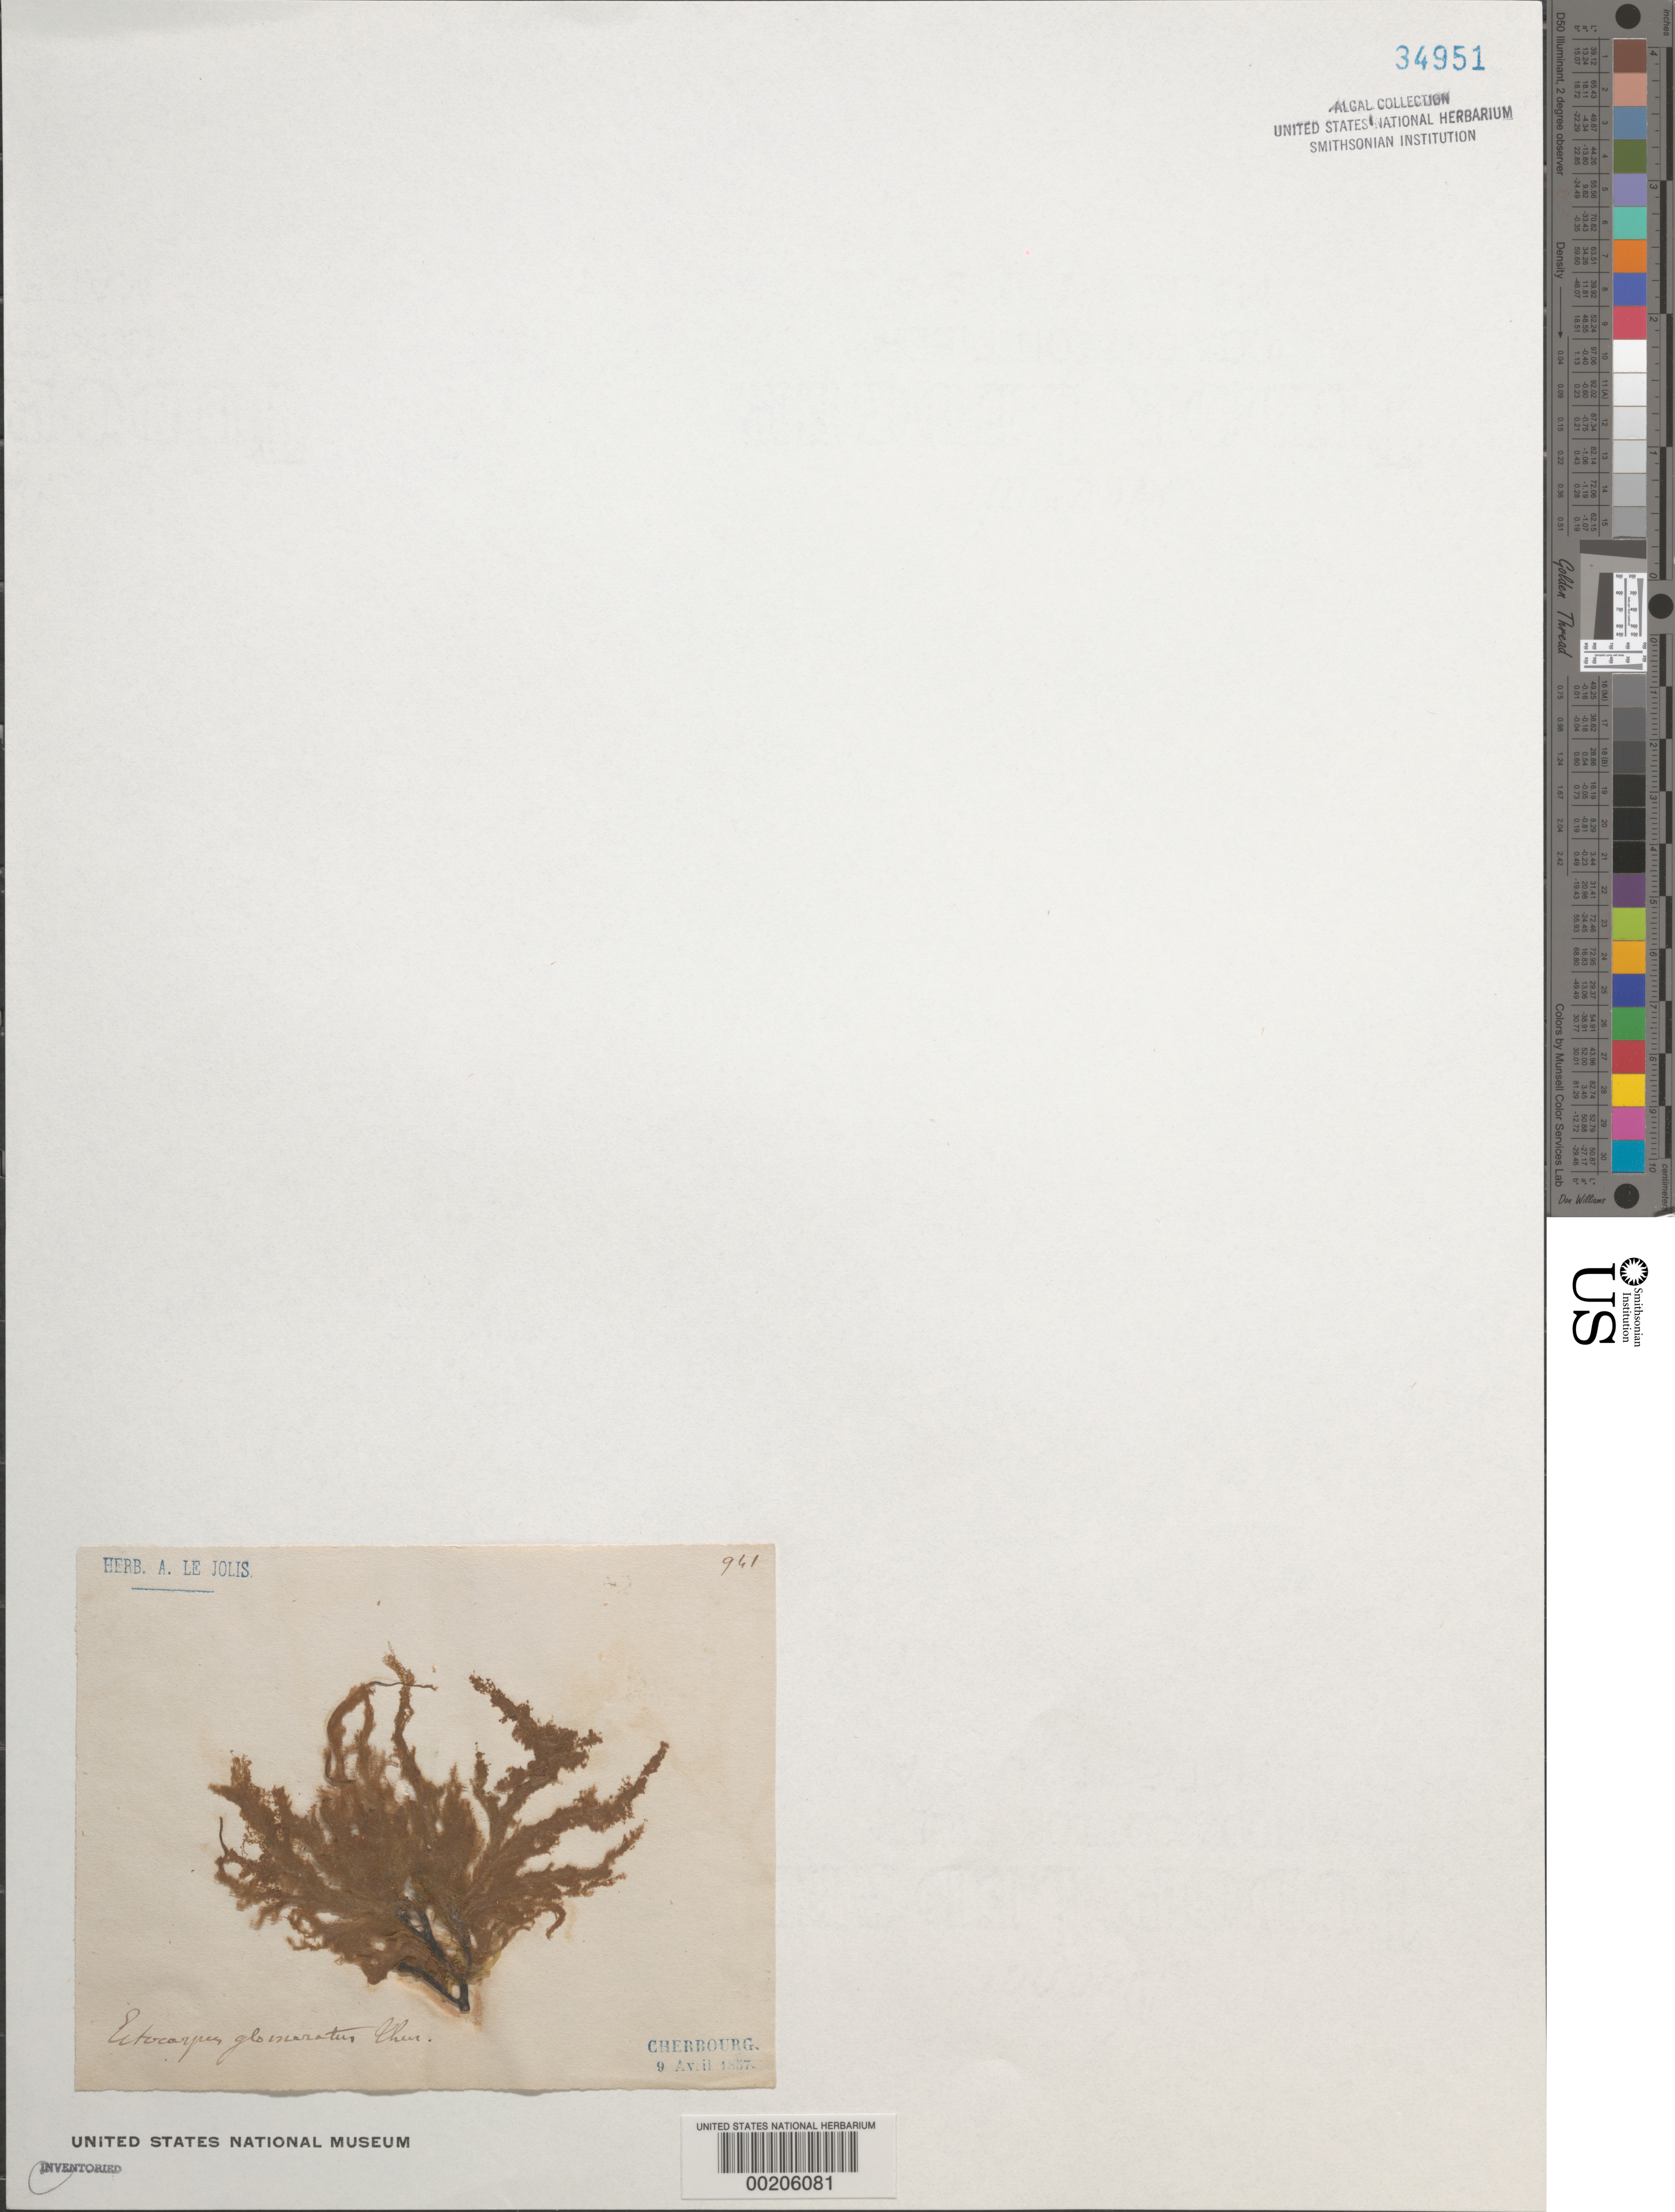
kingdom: Chromista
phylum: Ochrophyta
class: Phaeophyceae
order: Ectocarpales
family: Ectocarpaceae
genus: Ectocarpus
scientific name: Ectocarpus glomeratus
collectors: Le Jolis, A. F. (herbarium)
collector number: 961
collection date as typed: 09 Apr 1857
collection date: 1857-04-09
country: France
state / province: Normandie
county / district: Manche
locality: Cherbourg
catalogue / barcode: US 34951